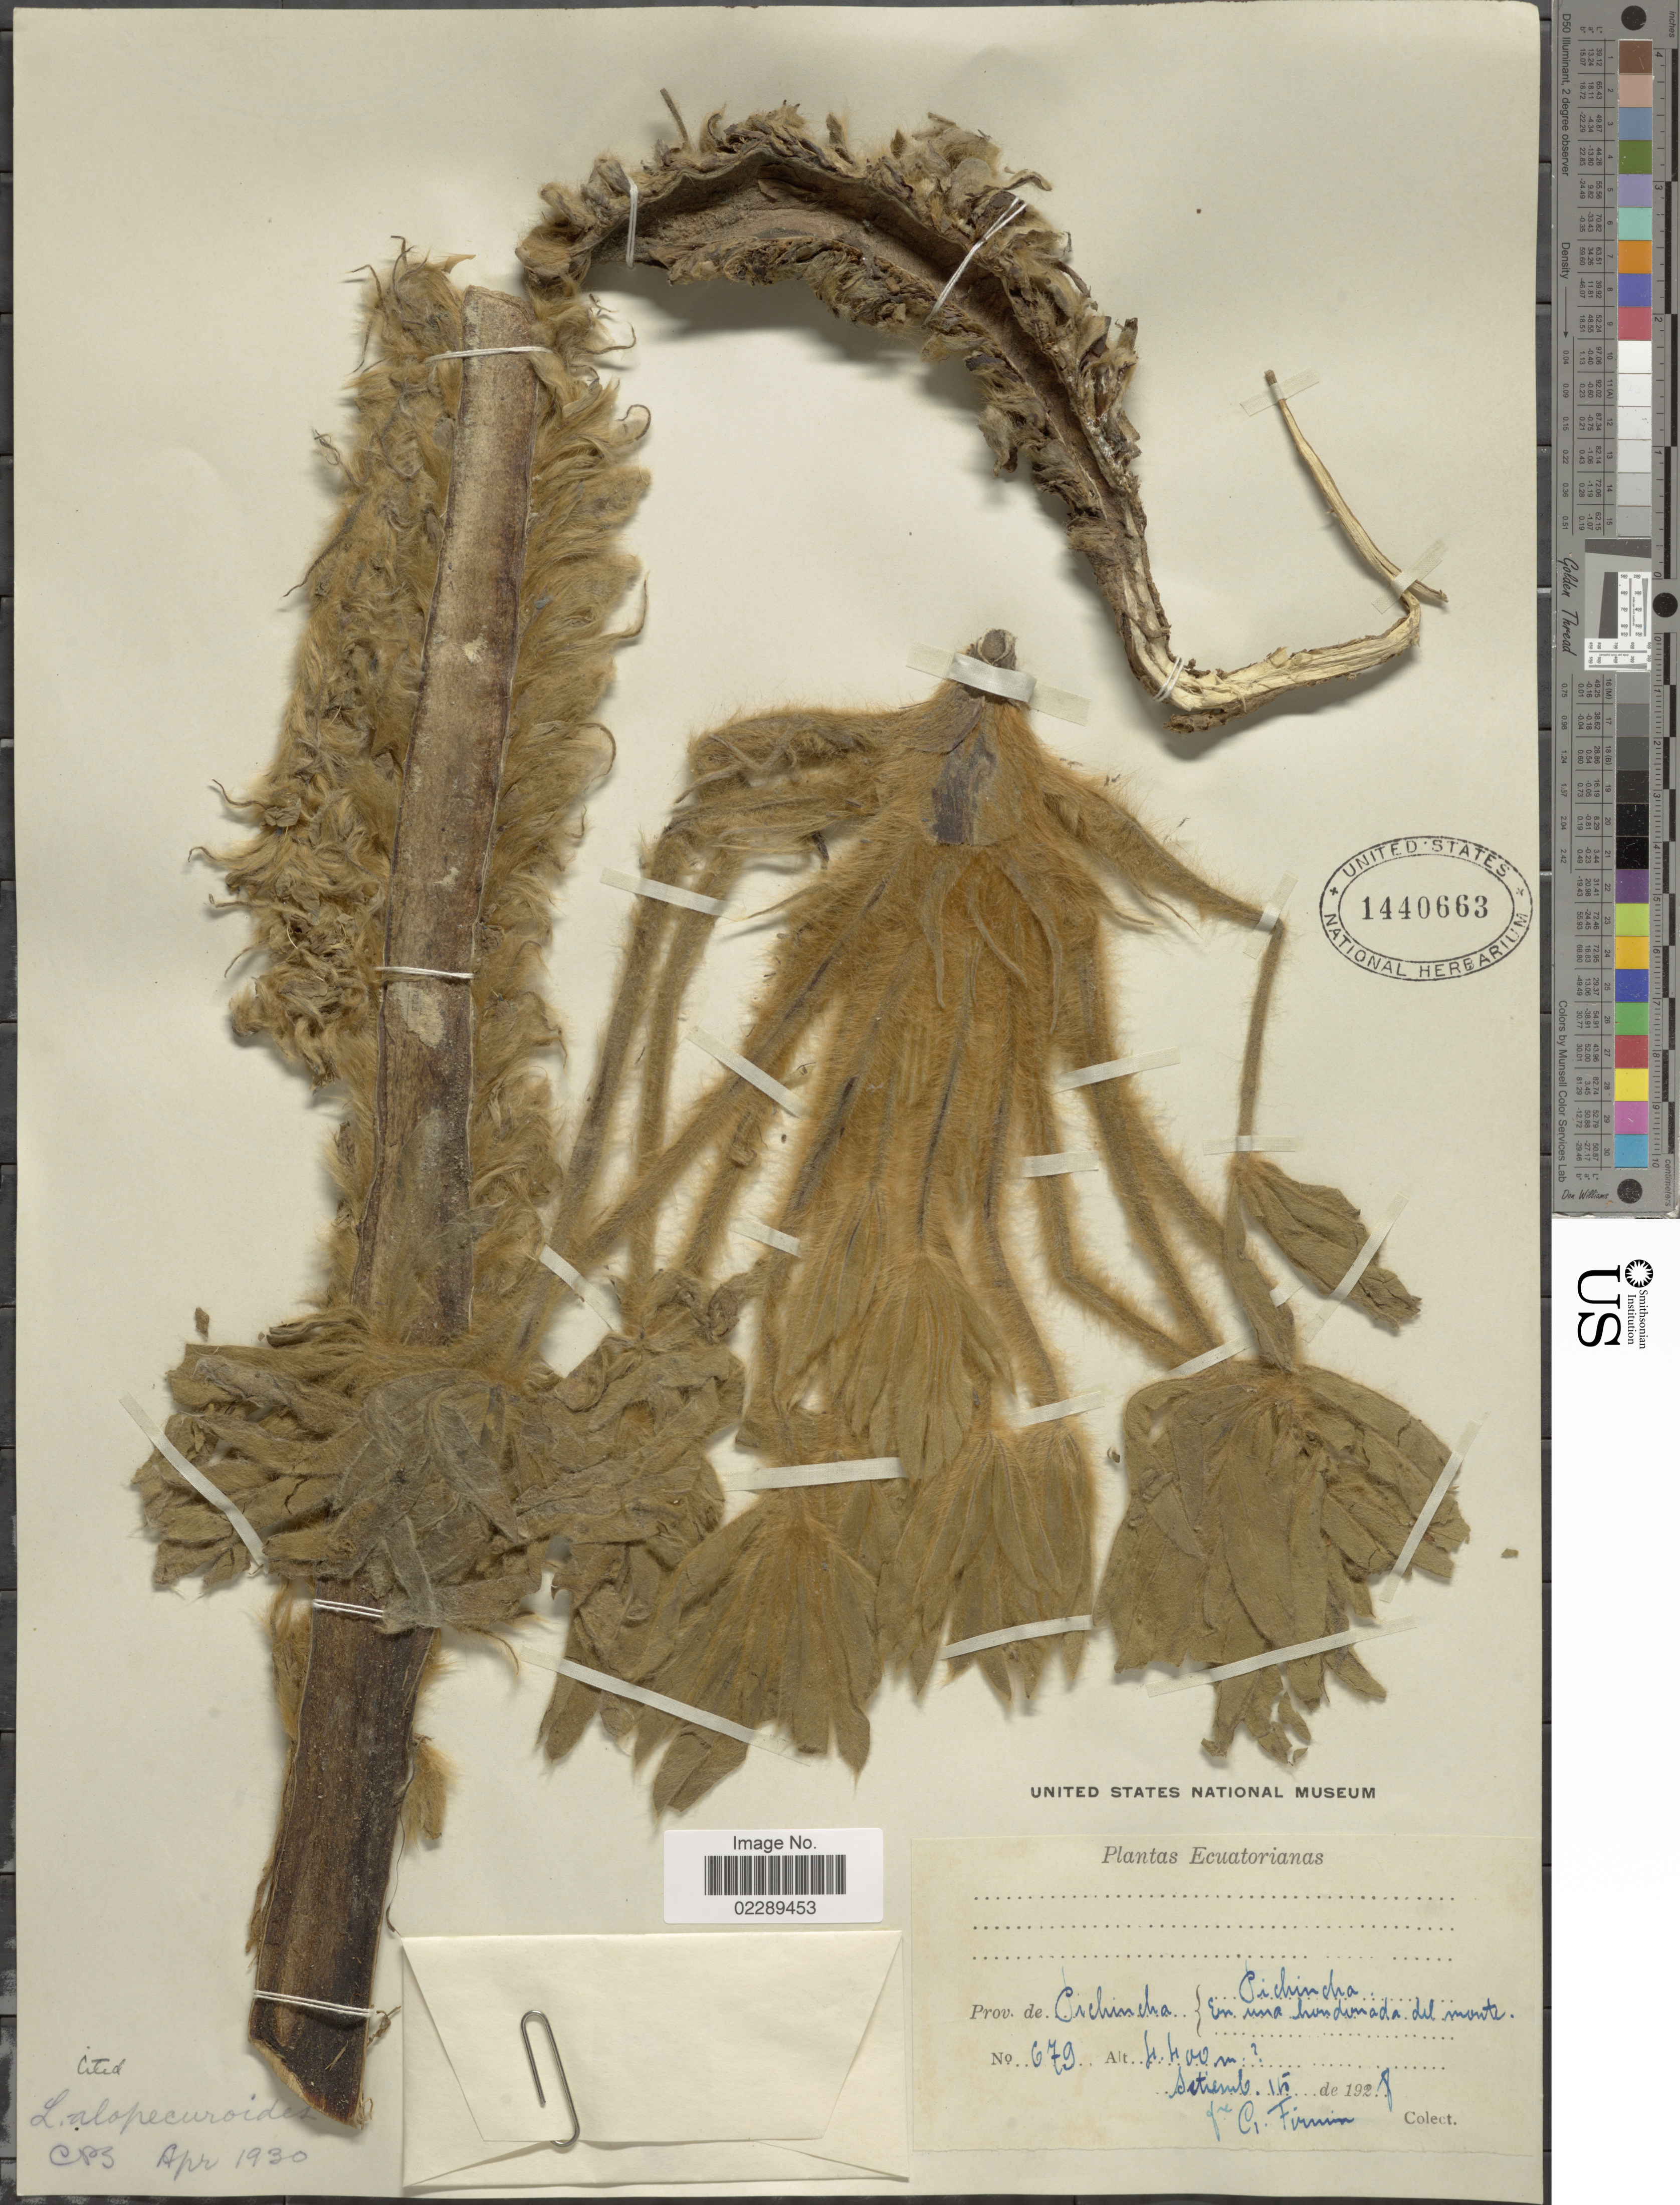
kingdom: Plantae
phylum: Tracheophyta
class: Magnoliopsida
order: Fabales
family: Fabaceae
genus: Lupinus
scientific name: Lupinus alopecuroides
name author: Desr.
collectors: F. Firmin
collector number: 679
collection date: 1928-09-15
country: Ecuador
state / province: Pichincha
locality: Pichincha. En una hondonada del monte.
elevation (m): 4400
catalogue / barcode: US 1440663